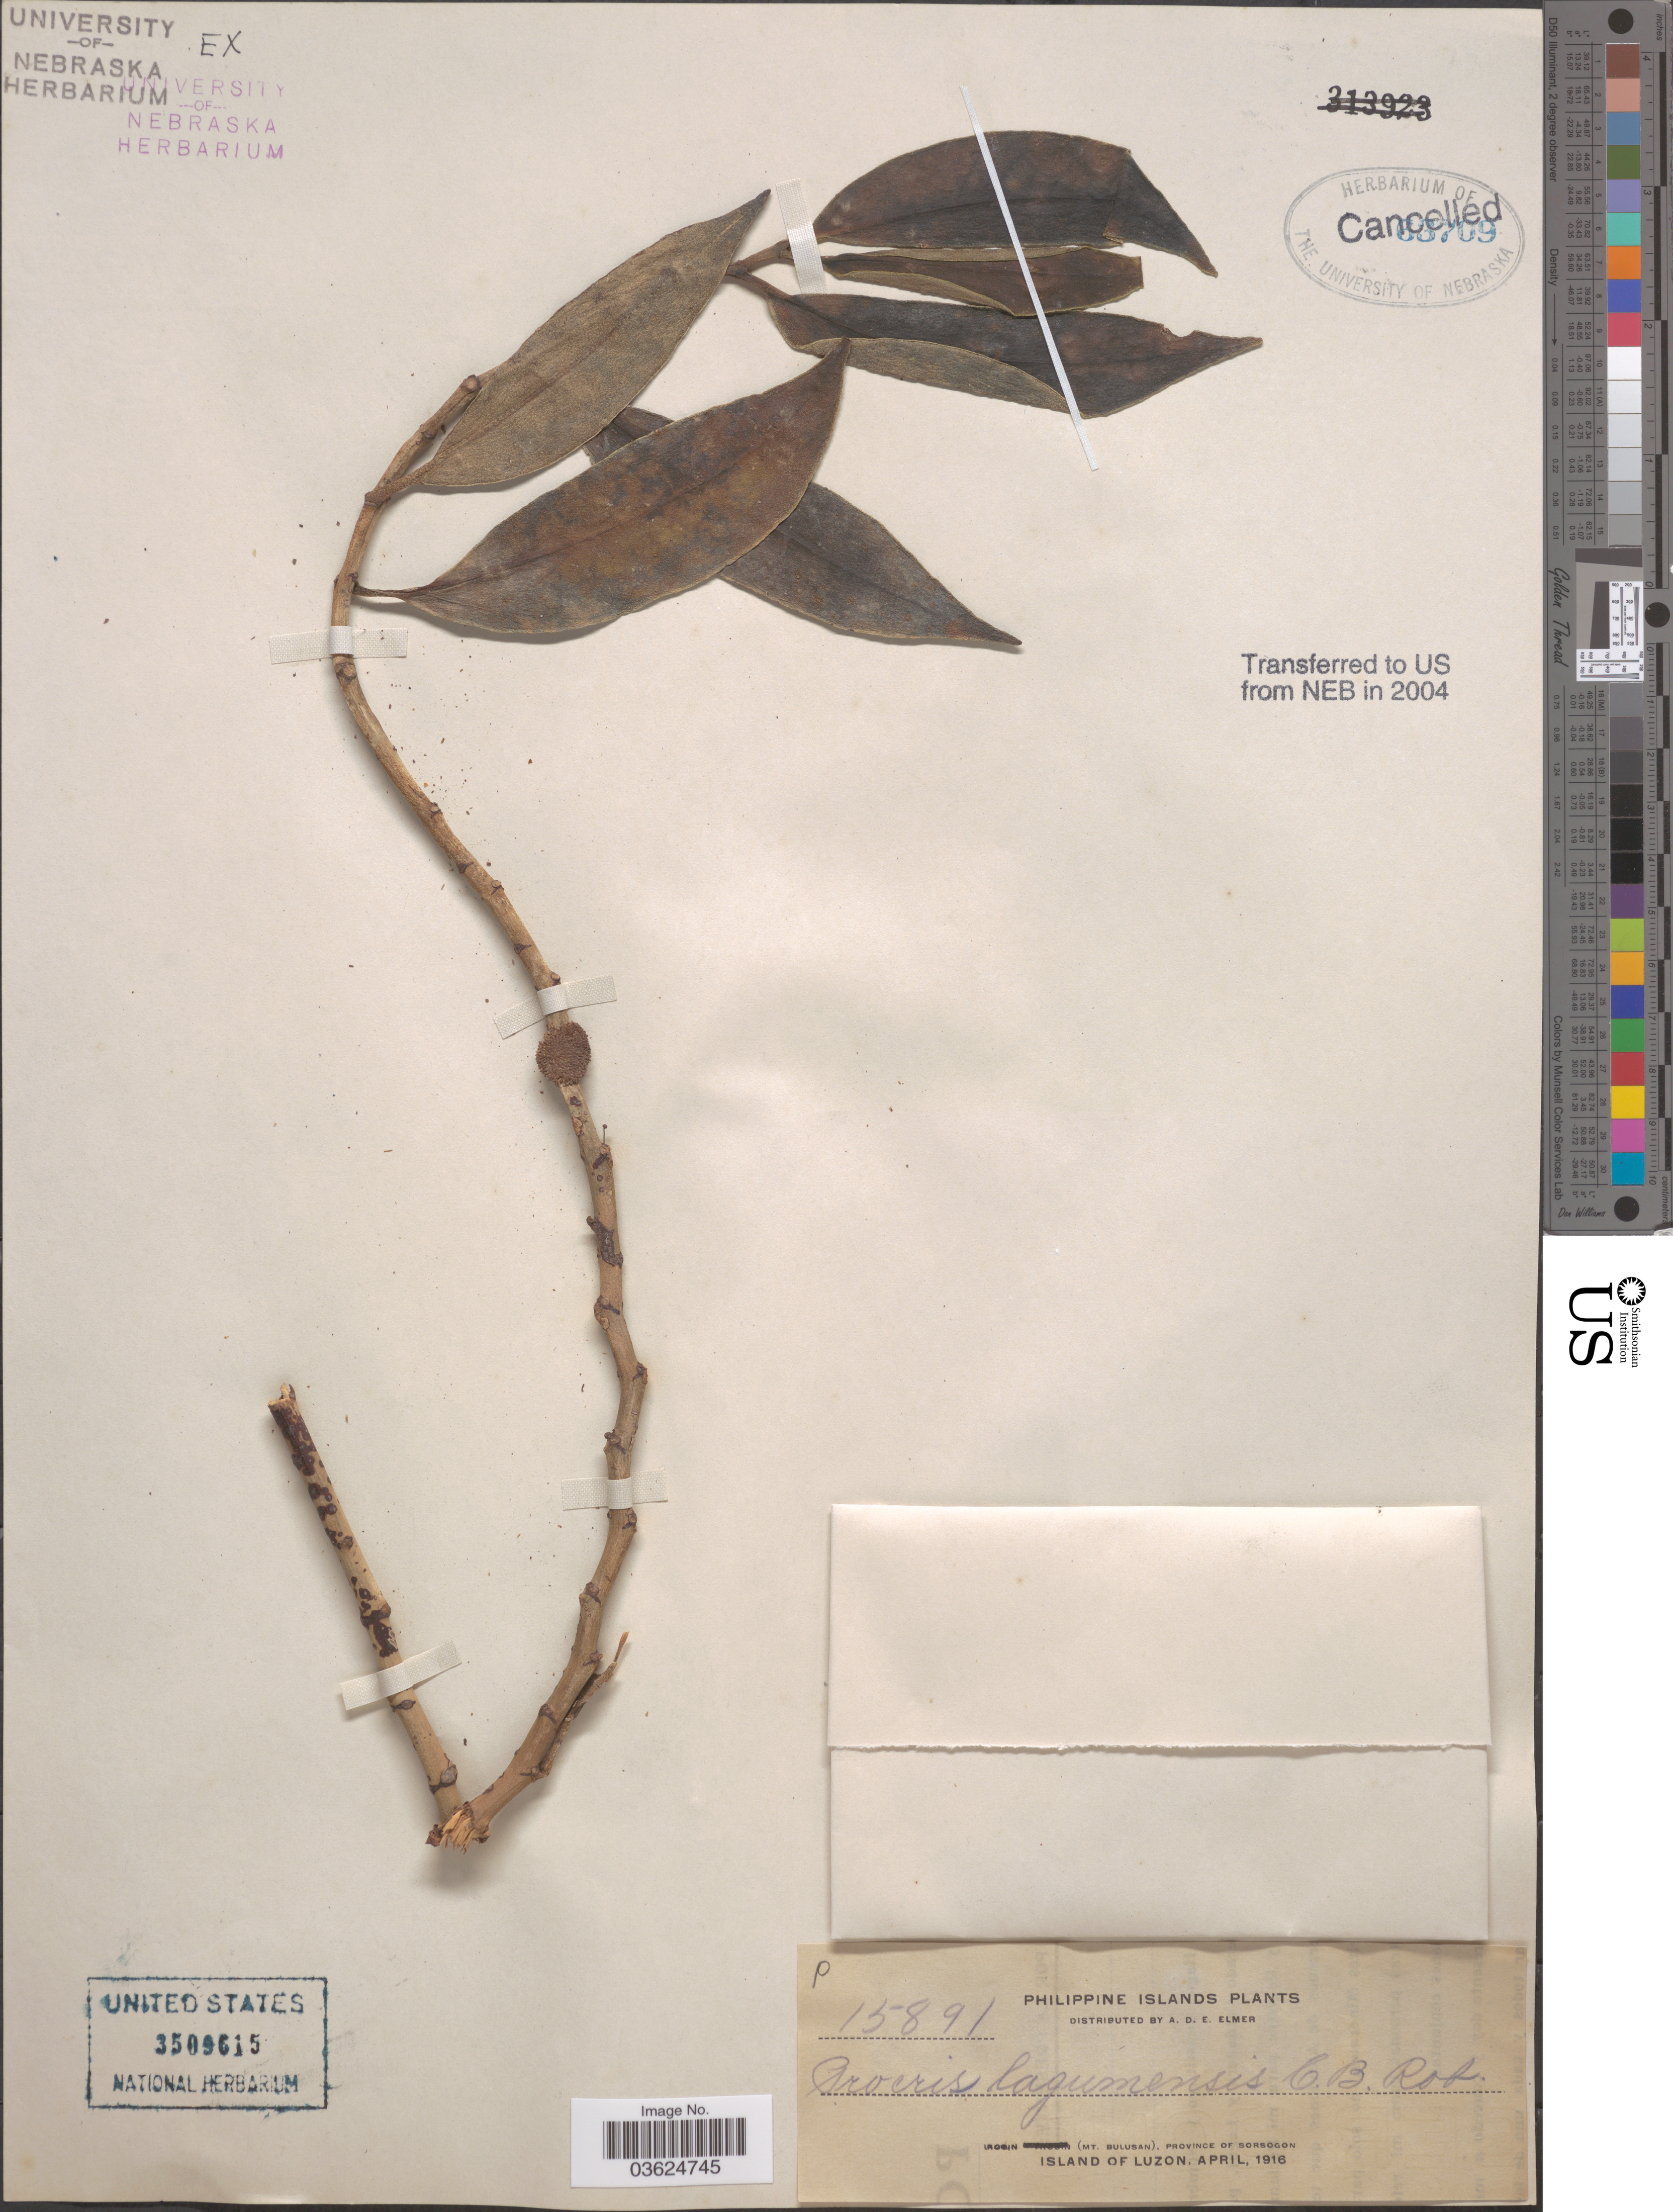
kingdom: Plantae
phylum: Tracheophyta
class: Magnoliopsida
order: Rosales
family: Urticaceae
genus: Procris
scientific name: Procris laevigata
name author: Blume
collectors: A. D. E. Elmer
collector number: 15891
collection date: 1916-04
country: Philippines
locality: Irosin (Mt. Bulusan), Province of Sorsogon. Island of Luzon.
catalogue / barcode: US 3509615